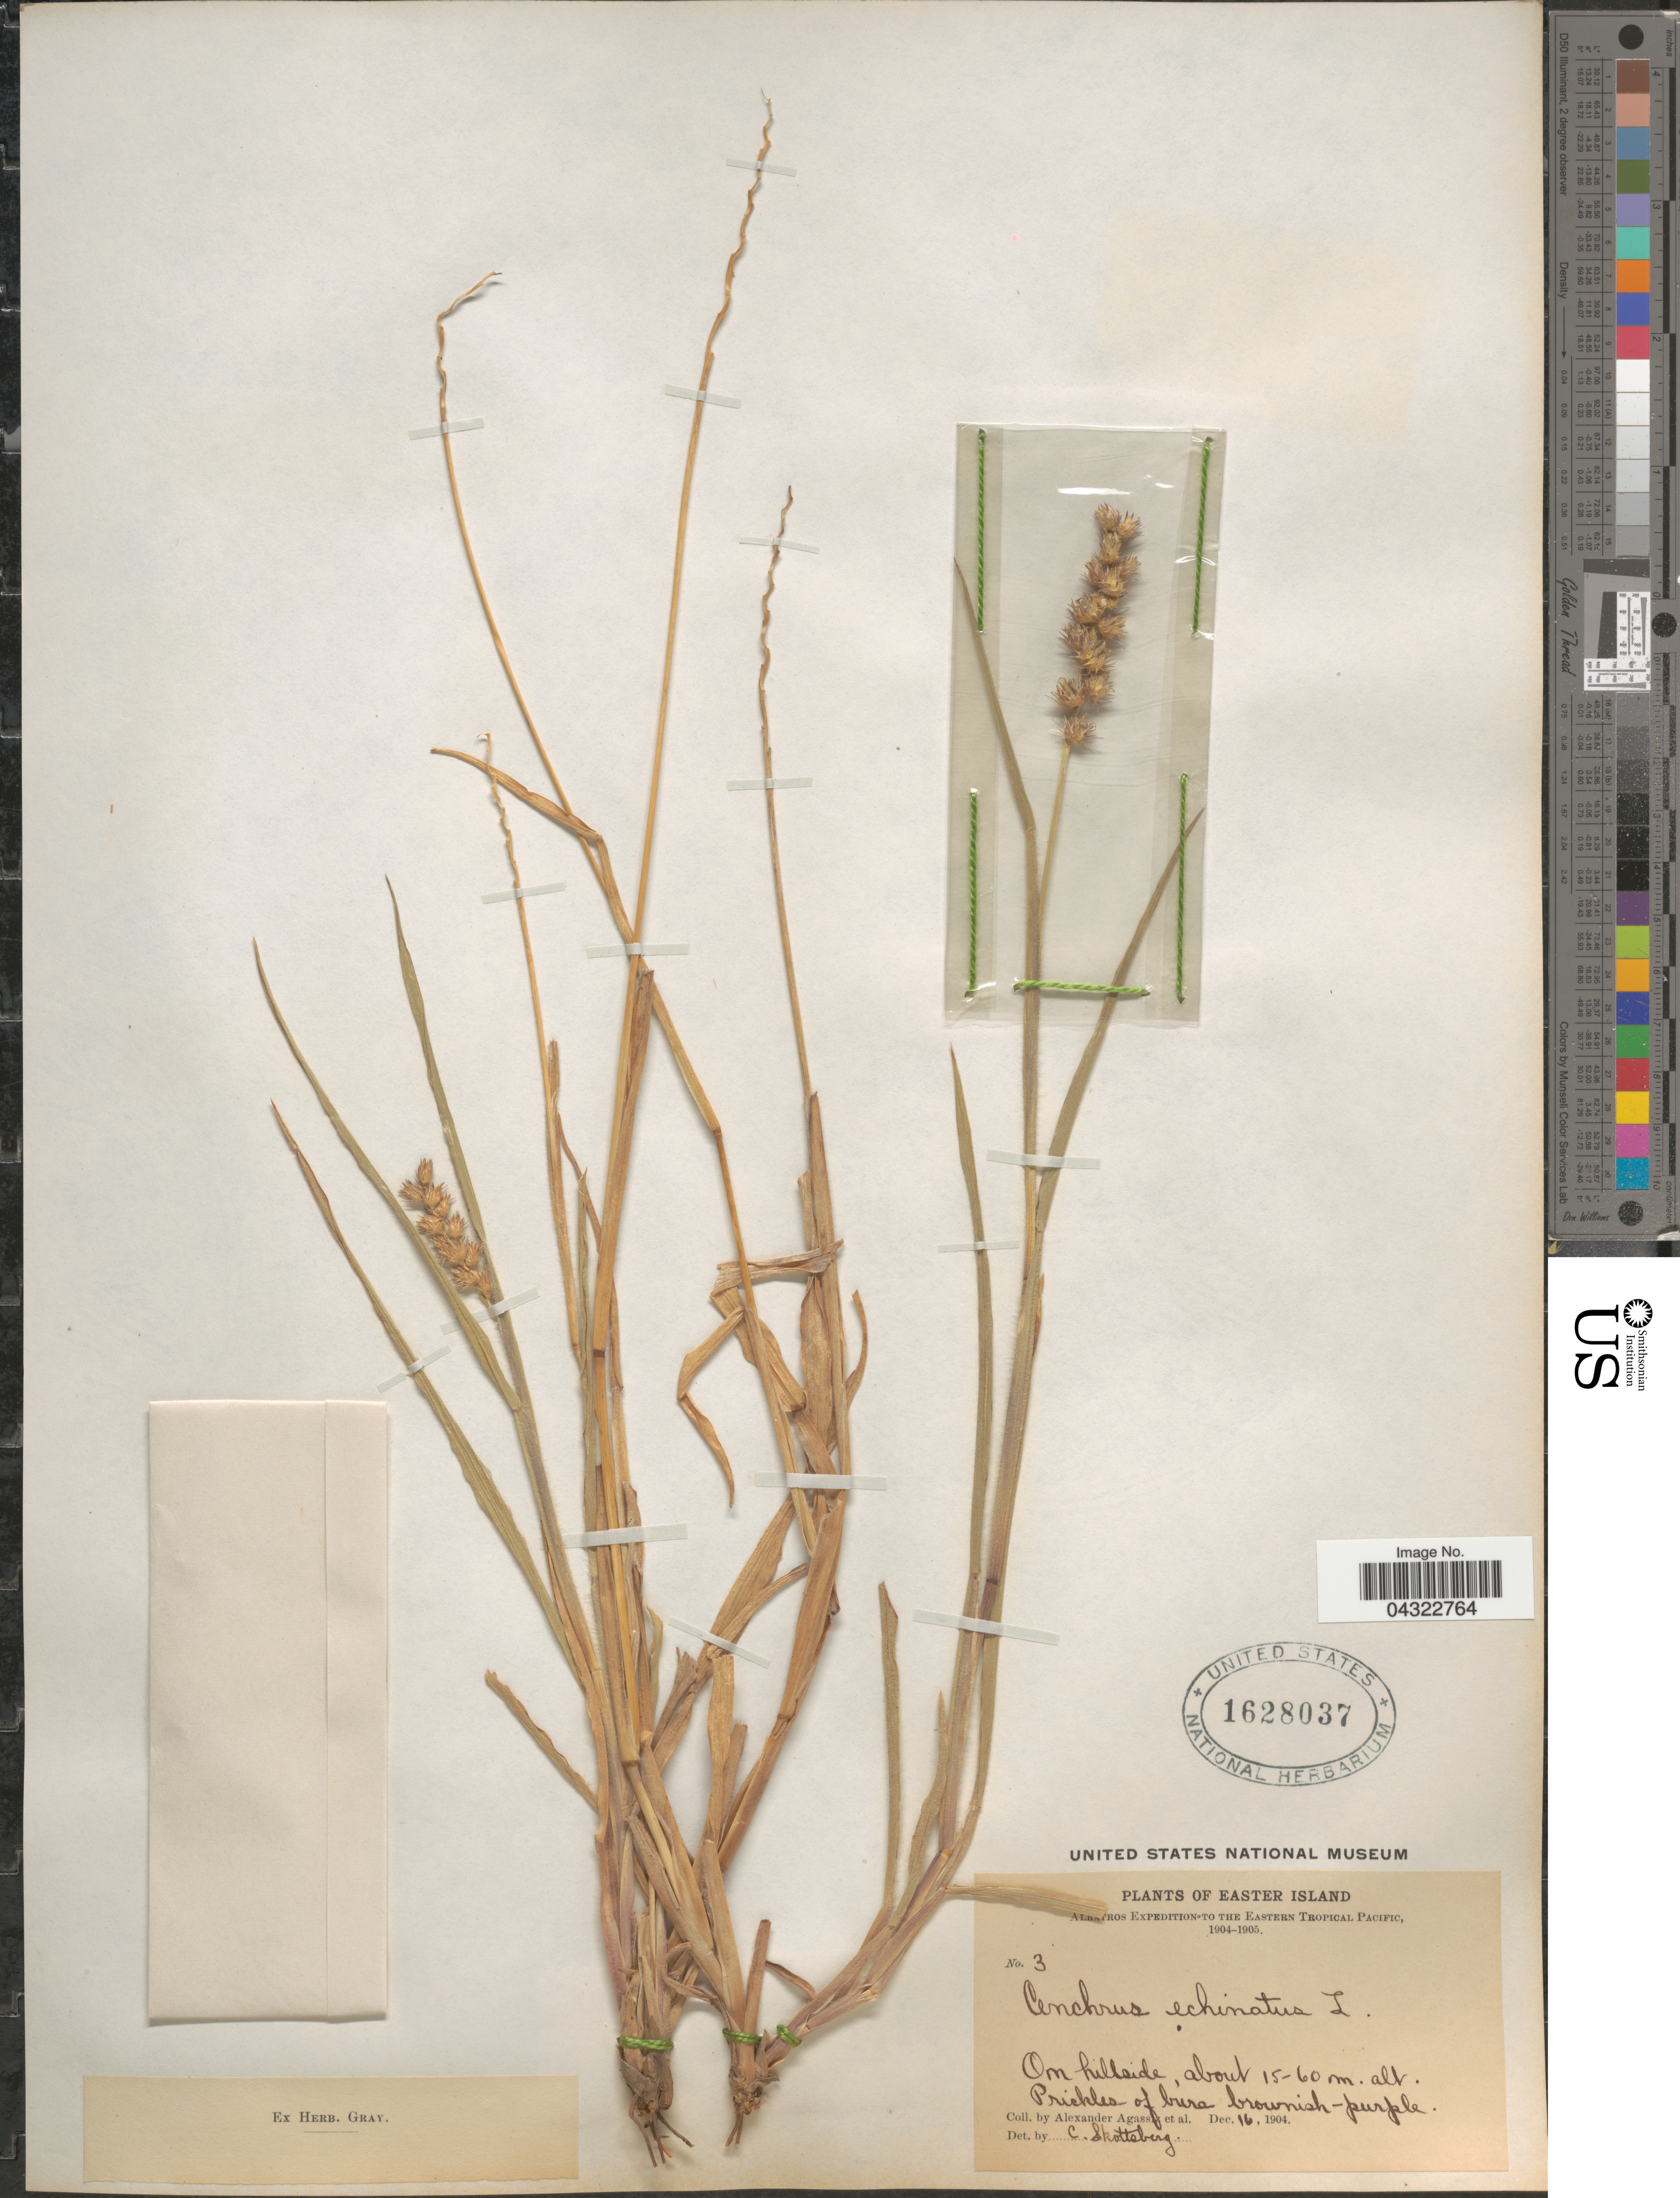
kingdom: Plantae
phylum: Tracheophyta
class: Liliopsida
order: Poales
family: Poaceae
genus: Cenchrus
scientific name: Cenchrus echinatus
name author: L.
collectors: A. E. Agassiz & et al.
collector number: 3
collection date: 1904-12-16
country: Chile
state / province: Valparaíso (V)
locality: Easter Island.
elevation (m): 15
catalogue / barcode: US 1628037